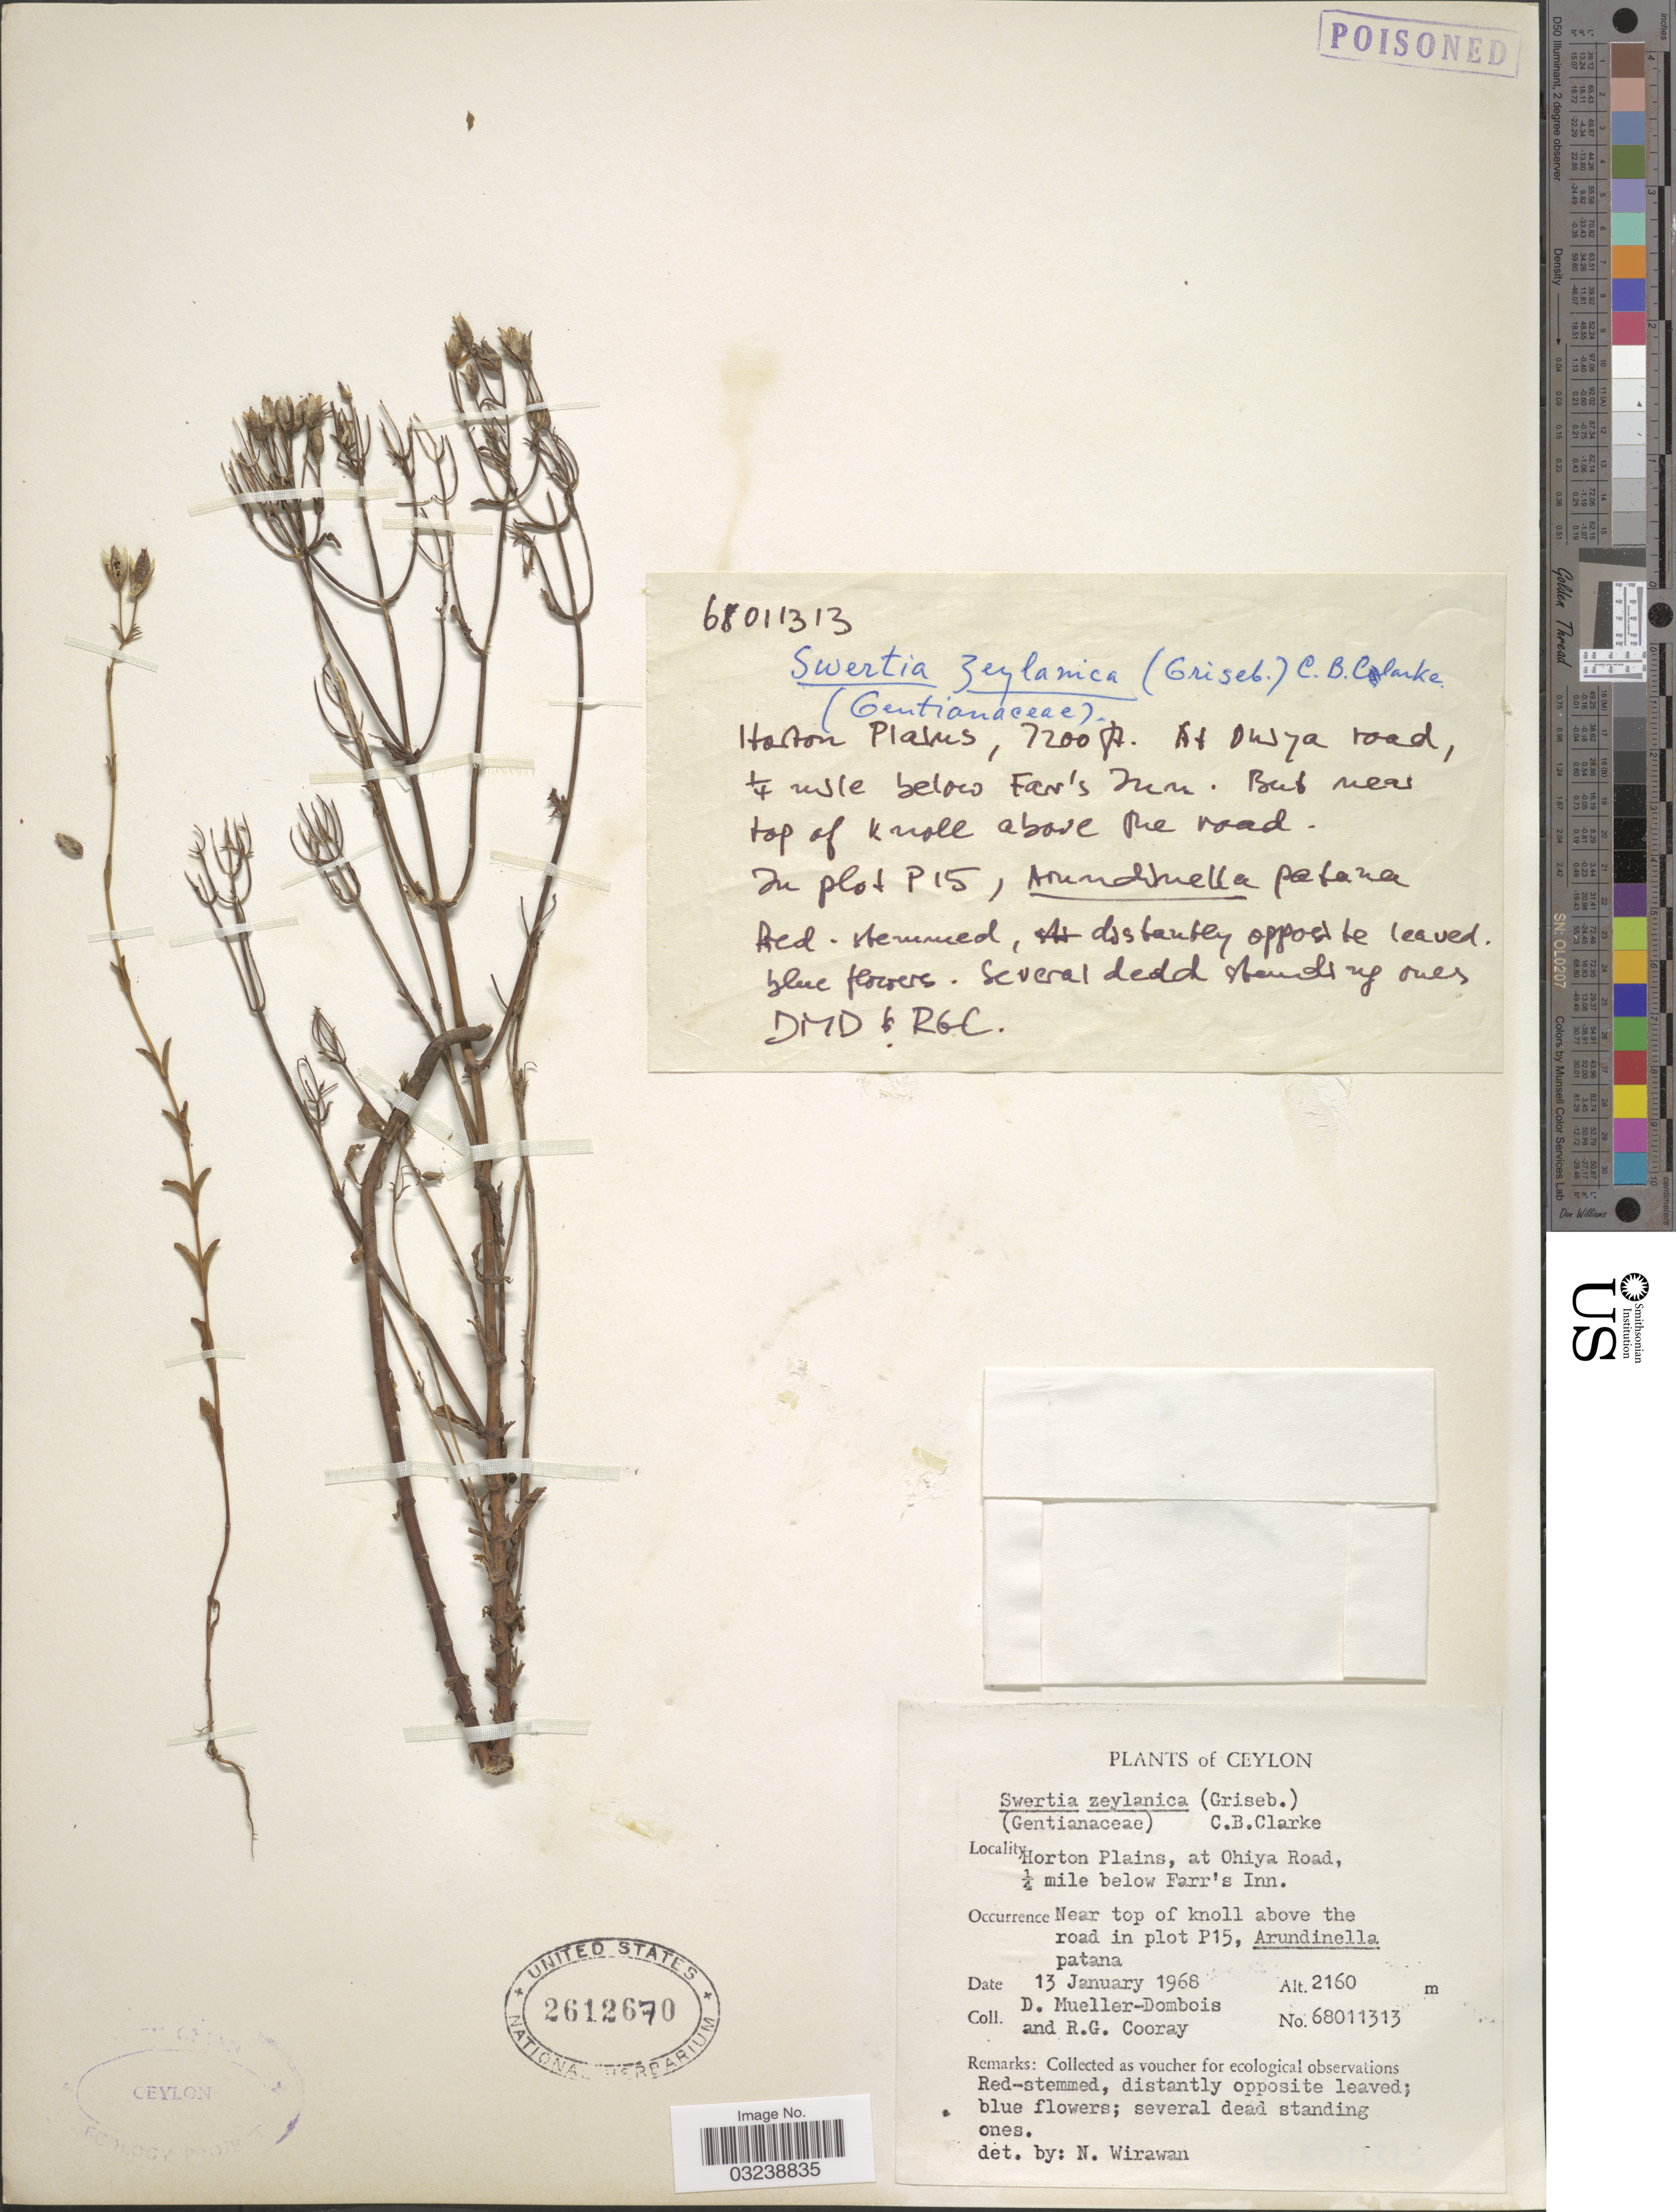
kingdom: Plantae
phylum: Tracheophyta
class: Magnoliopsida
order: Gentianales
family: Gentianaceae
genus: Swertia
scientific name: Swertia zeylanica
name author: Walker ex Griseb.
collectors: D. Mueller-Dombois & R. Cooray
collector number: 68011313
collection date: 1968-01-13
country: Sri Lanka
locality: Ceylon. Horton Plains, at Ohiya Road, ¼ mile below Farr's Inn. Near top of knoll above the road in plot P15.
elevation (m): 2160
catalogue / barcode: US 2612670